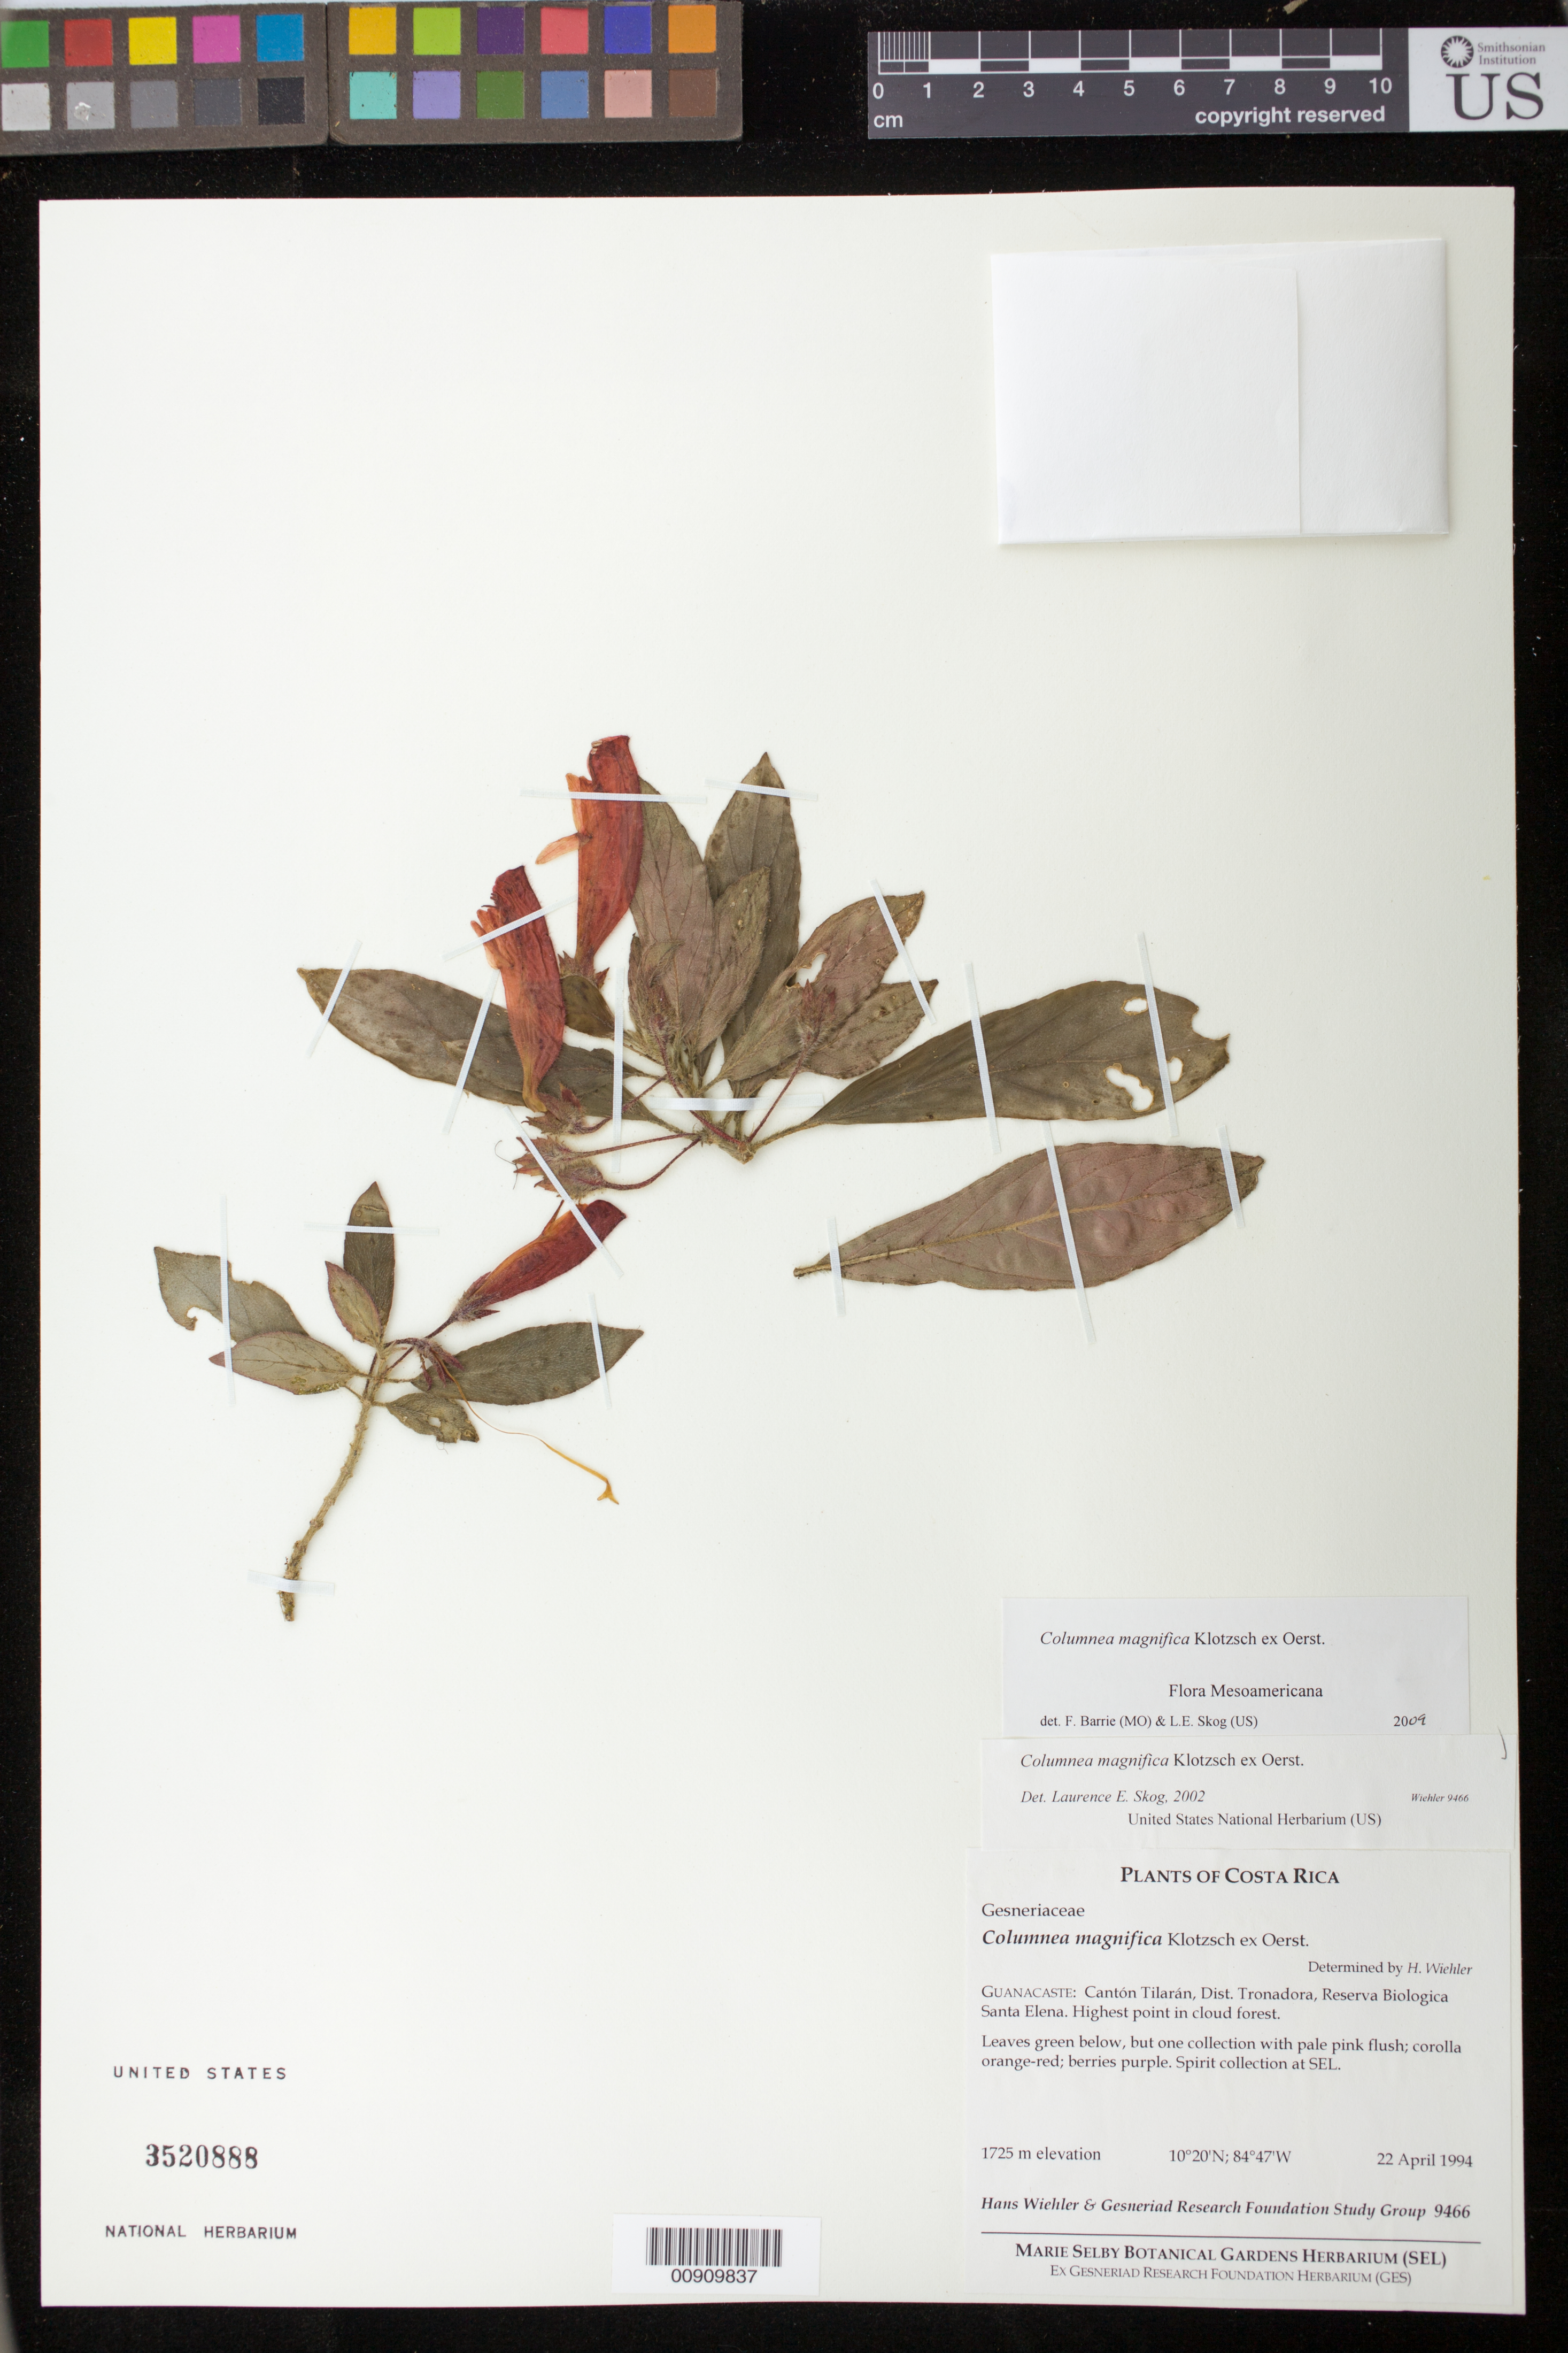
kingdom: Plantae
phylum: Tracheophyta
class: Magnoliopsida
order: Lamiales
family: Gesneriaceae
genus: Columnea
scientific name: Columnea magnifica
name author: Klotzsch ex Oerst.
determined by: Skog, Laurence E.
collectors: H. J. Wiehler & GRF Study Group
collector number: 9466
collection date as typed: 22 Apr 1994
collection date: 1994-04-22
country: Costa Rica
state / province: Guanacaste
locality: Cantón Tilarán, Dist. Tronadora, Reserva Biologica Santa Elena.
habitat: Highest point in cloud forest.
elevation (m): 1725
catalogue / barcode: US 3520888